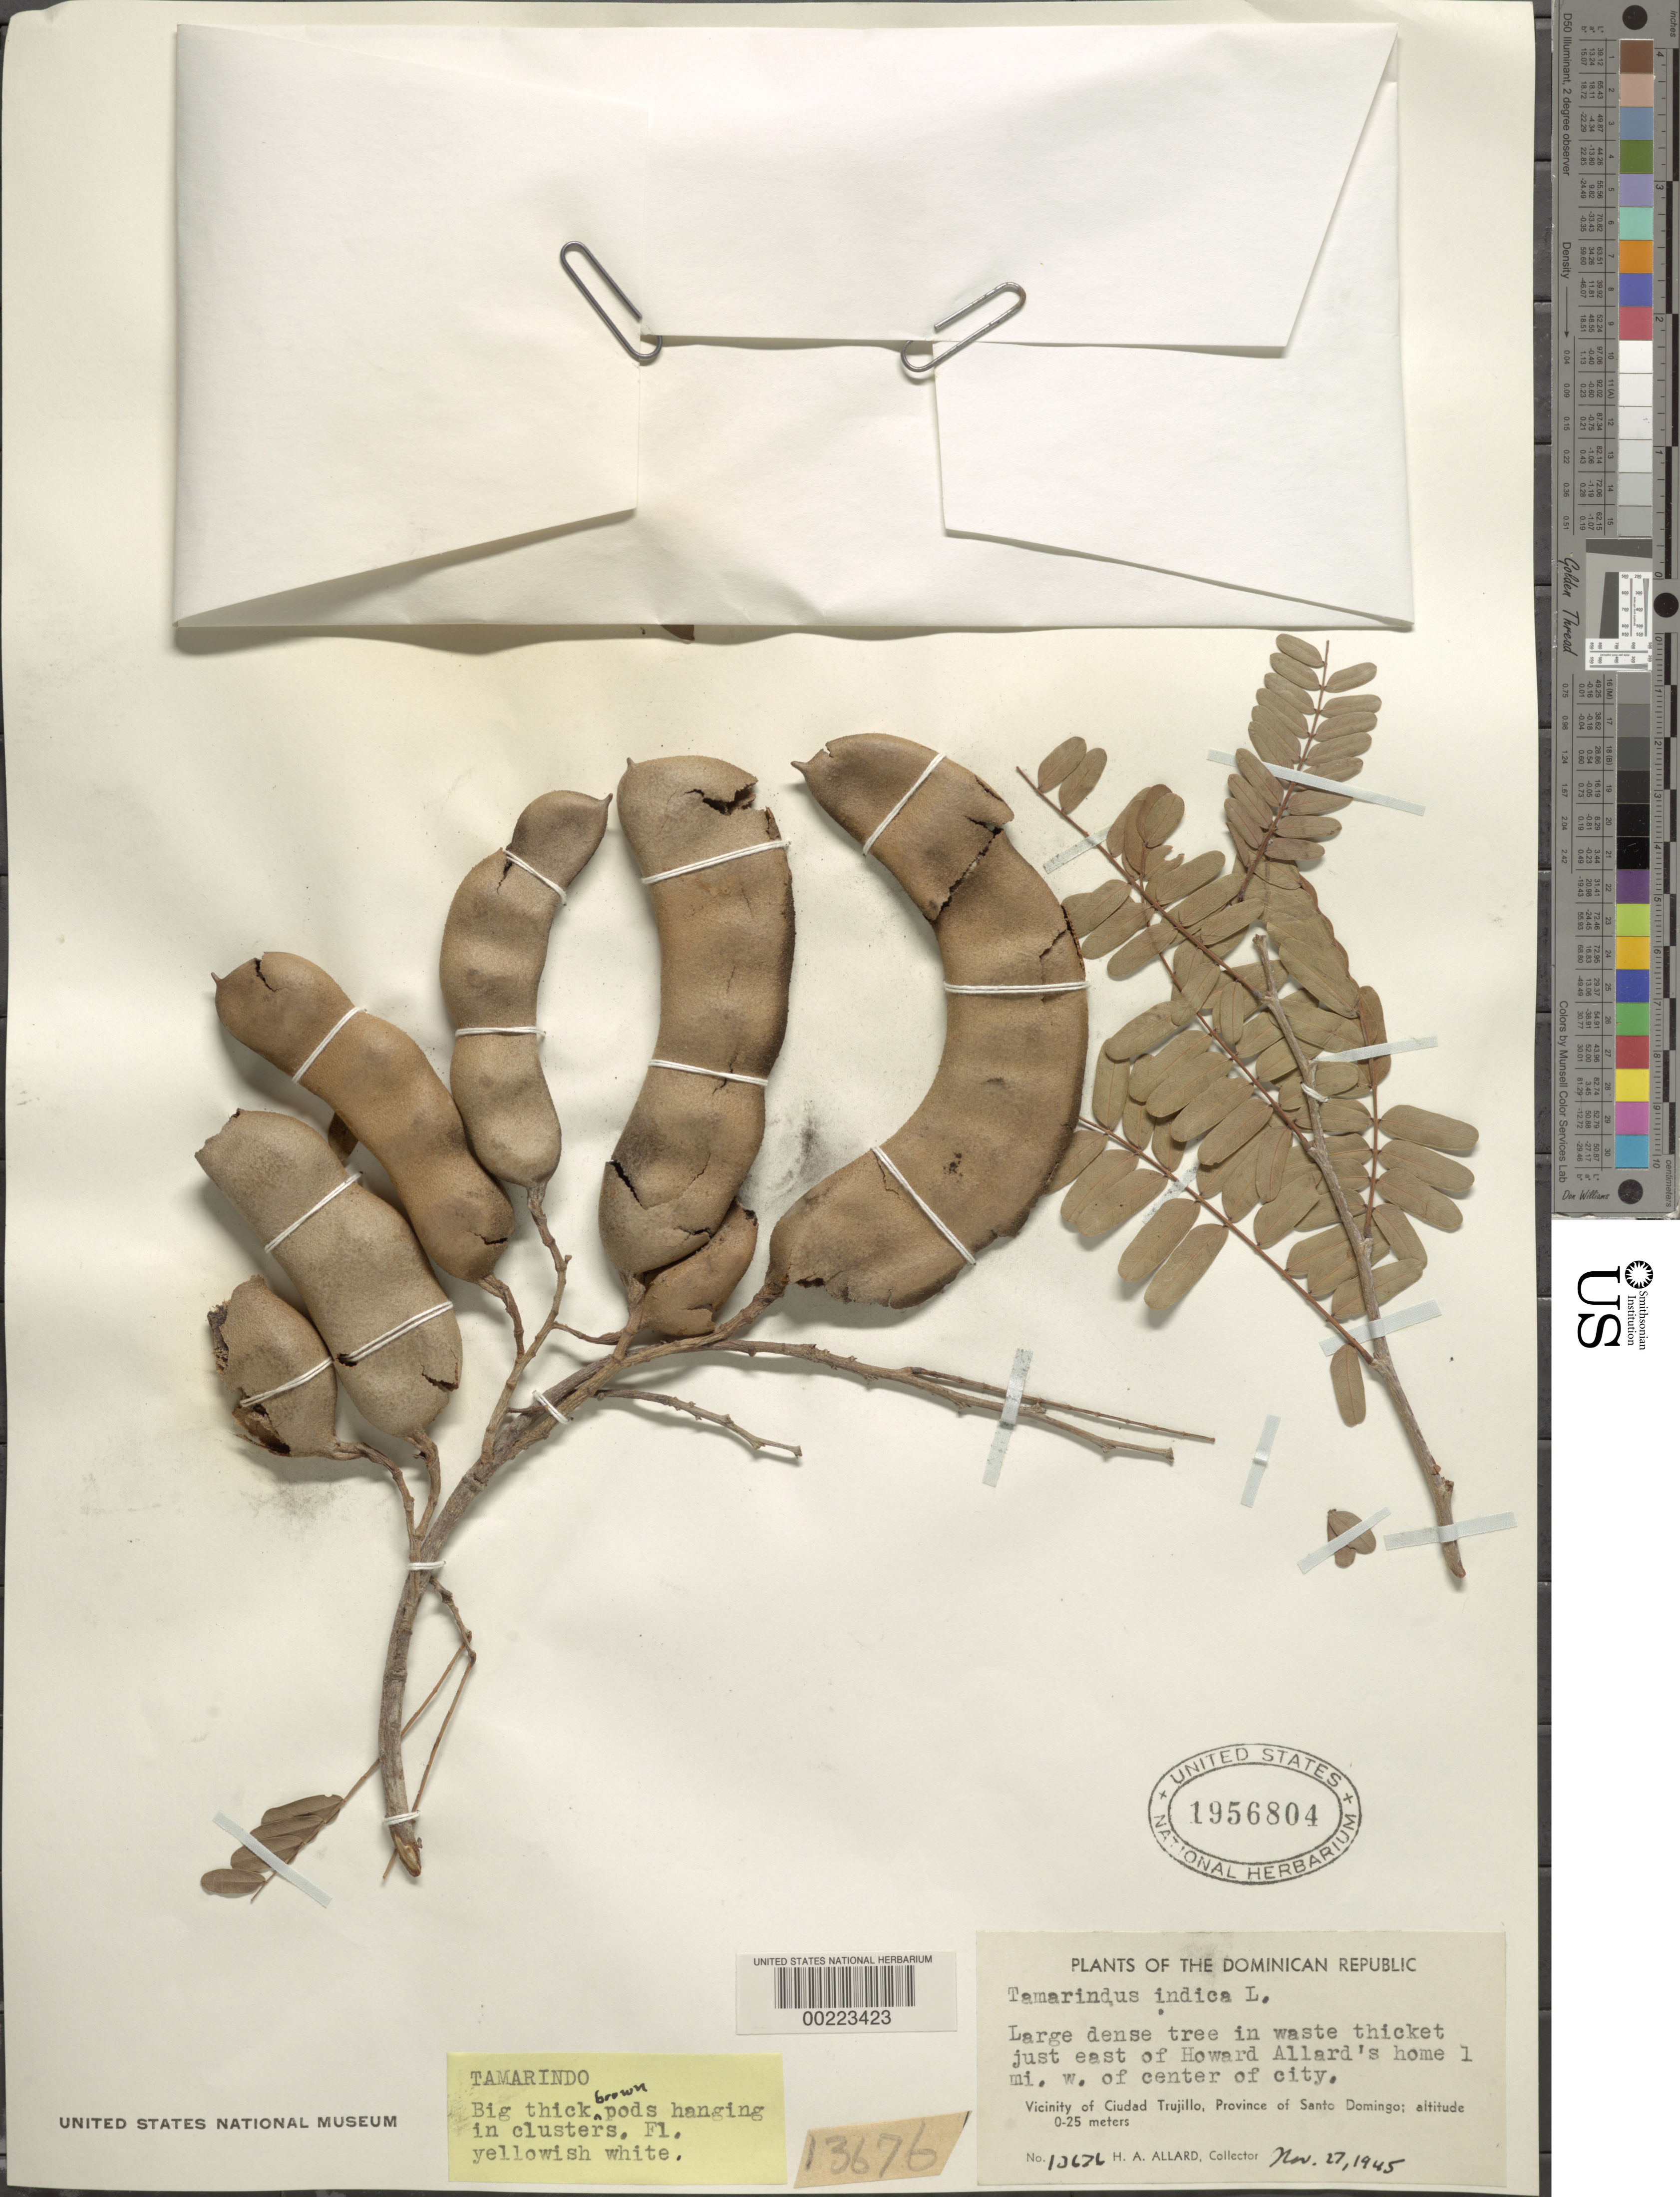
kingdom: Plantae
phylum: Tracheophyta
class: Magnoliopsida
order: Fabales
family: Fabaceae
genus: Tamarindus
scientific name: Tamarindus indica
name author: L.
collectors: H. A. Allard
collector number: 13676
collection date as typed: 27 Nov 1945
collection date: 1945-11-27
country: Dominican Republic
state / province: Distrito Nacional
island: Hispaniola Island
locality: Vicinity of ciudad trujillo, santo domingo prov, just e of howard allard's home, 1 mi w of center of city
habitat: Waste thicket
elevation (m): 0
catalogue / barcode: US 1956804